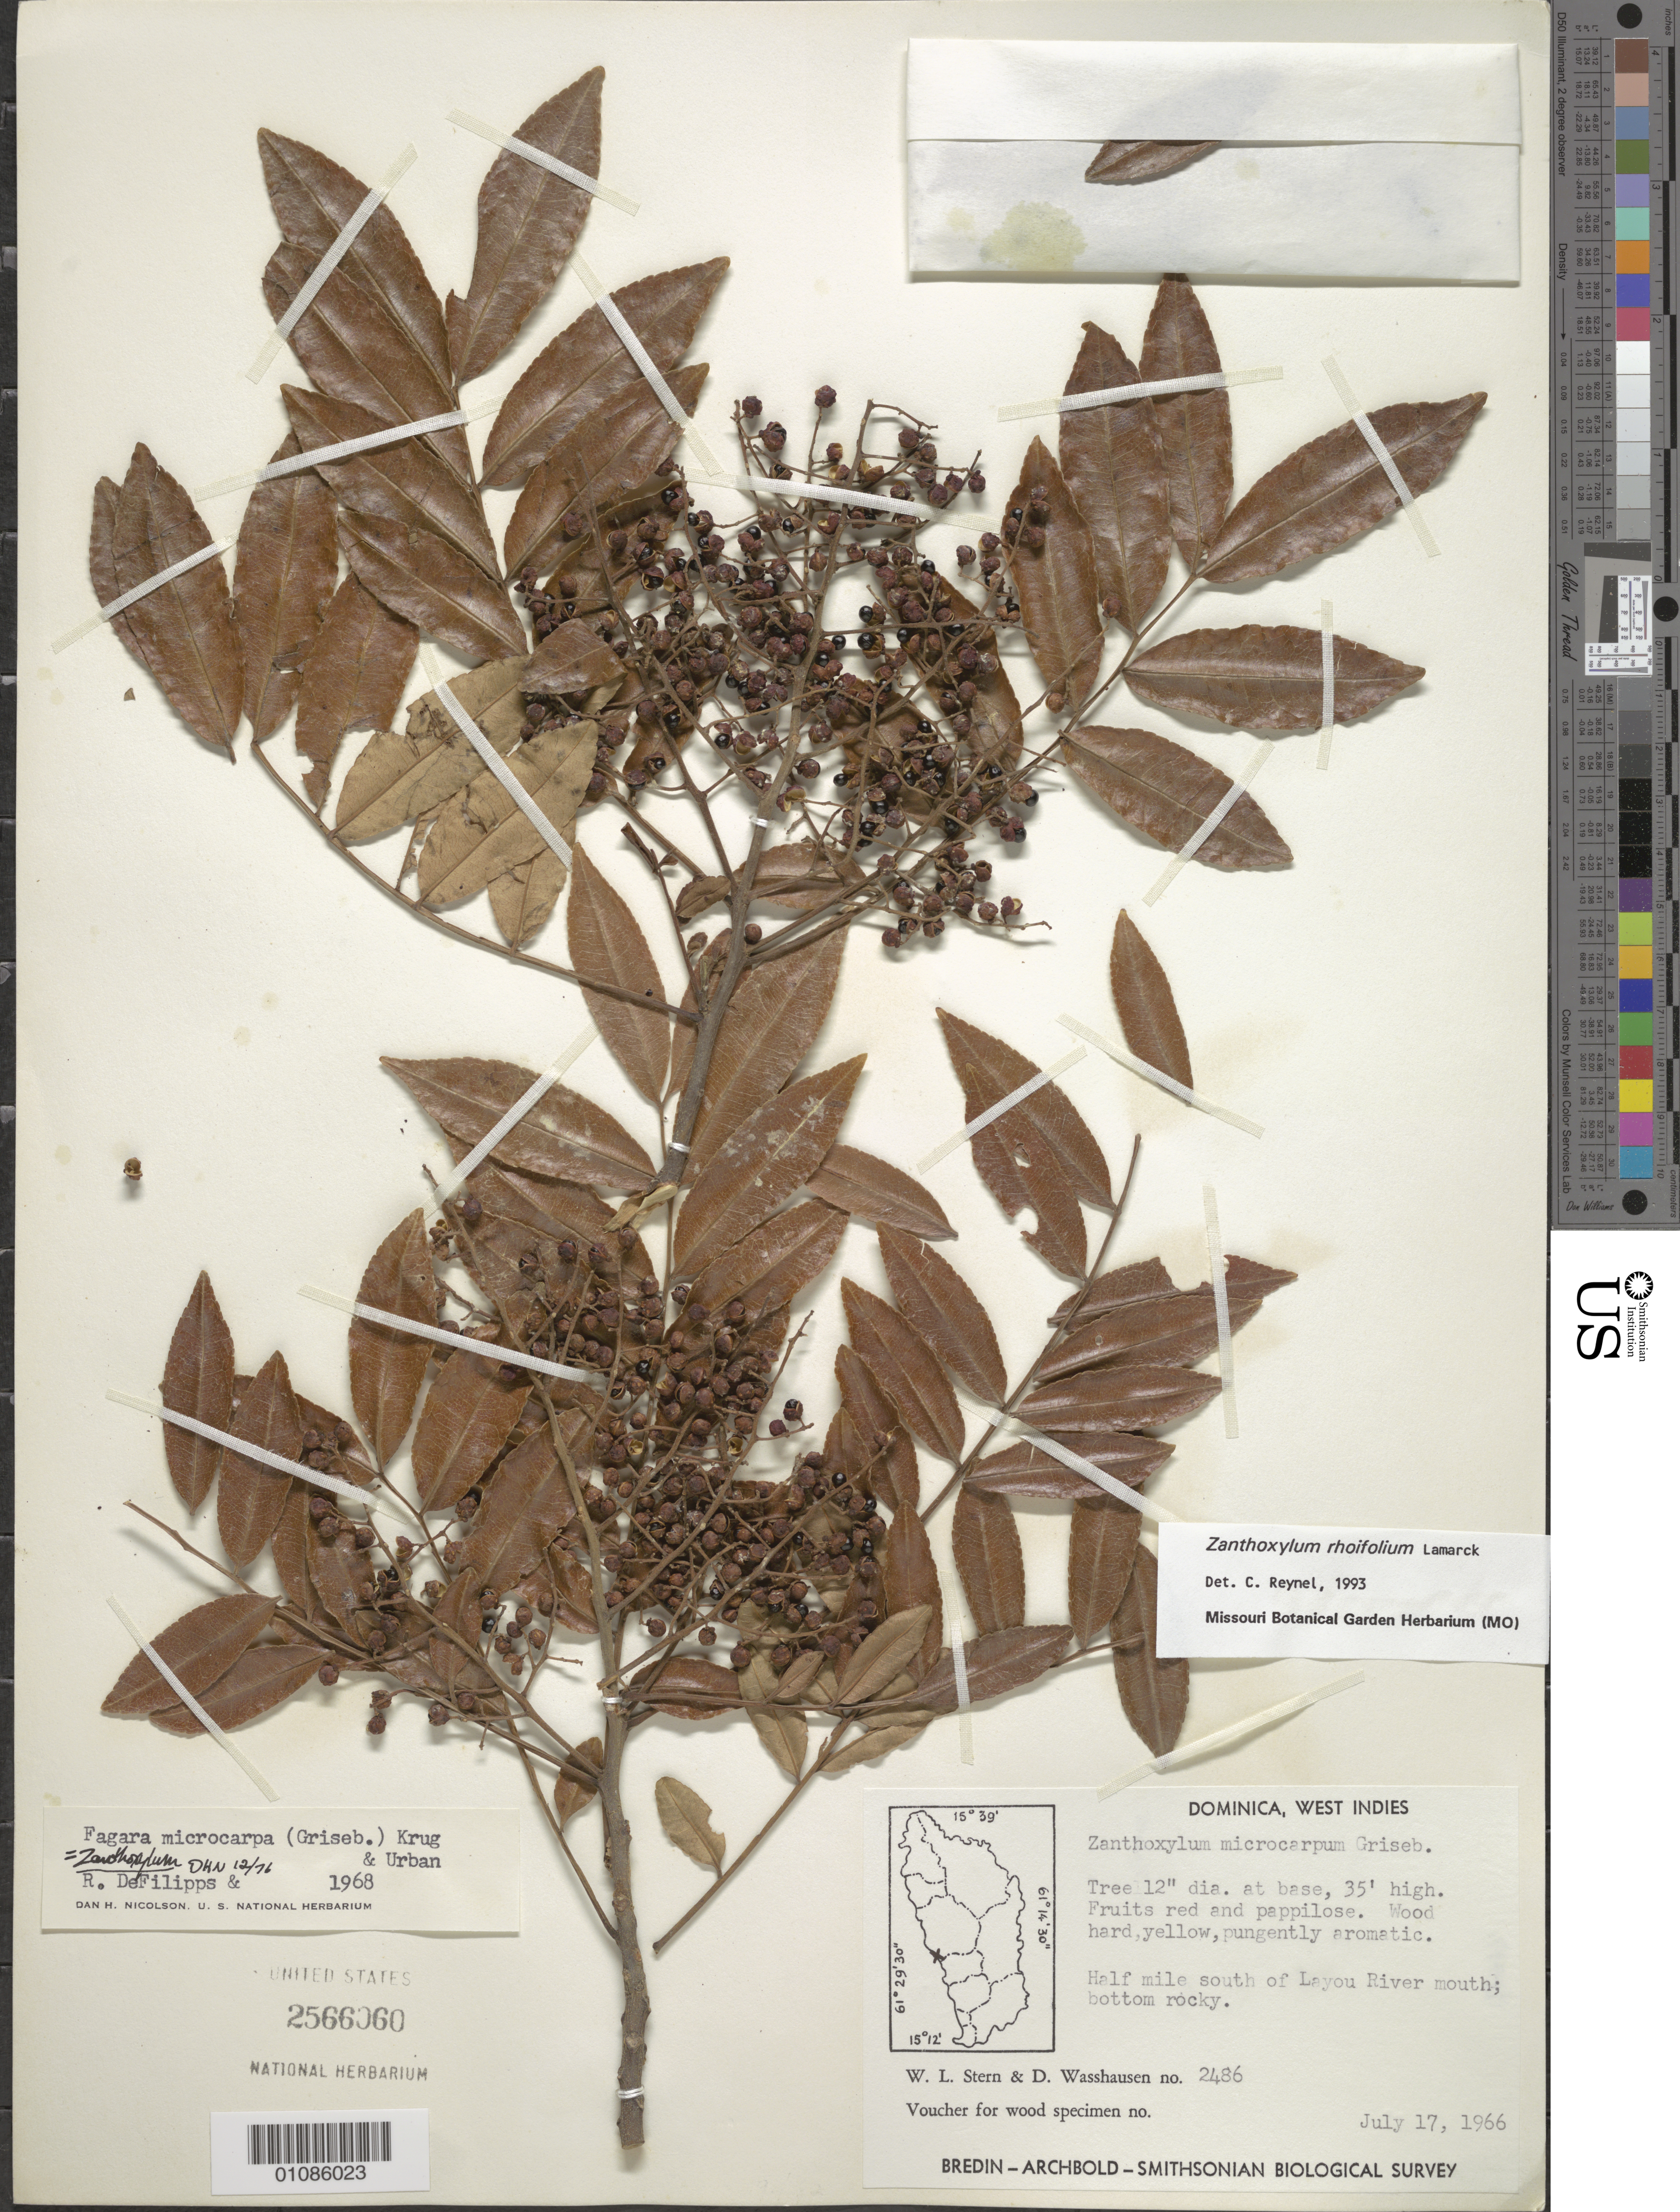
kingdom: Plantae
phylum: Tracheophyta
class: Magnoliopsida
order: Sapindales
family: Rutaceae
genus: Zanthoxylum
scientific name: Zanthoxylum microcarpum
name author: Griseb.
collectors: W. L. Stern & D. C. Wasshausen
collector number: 2486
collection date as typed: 17 Jul 1966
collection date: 1966-07-17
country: Dominica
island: Dominica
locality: Half miles of S of Layou River Mouth; bottom rocky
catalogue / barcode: US 2566060